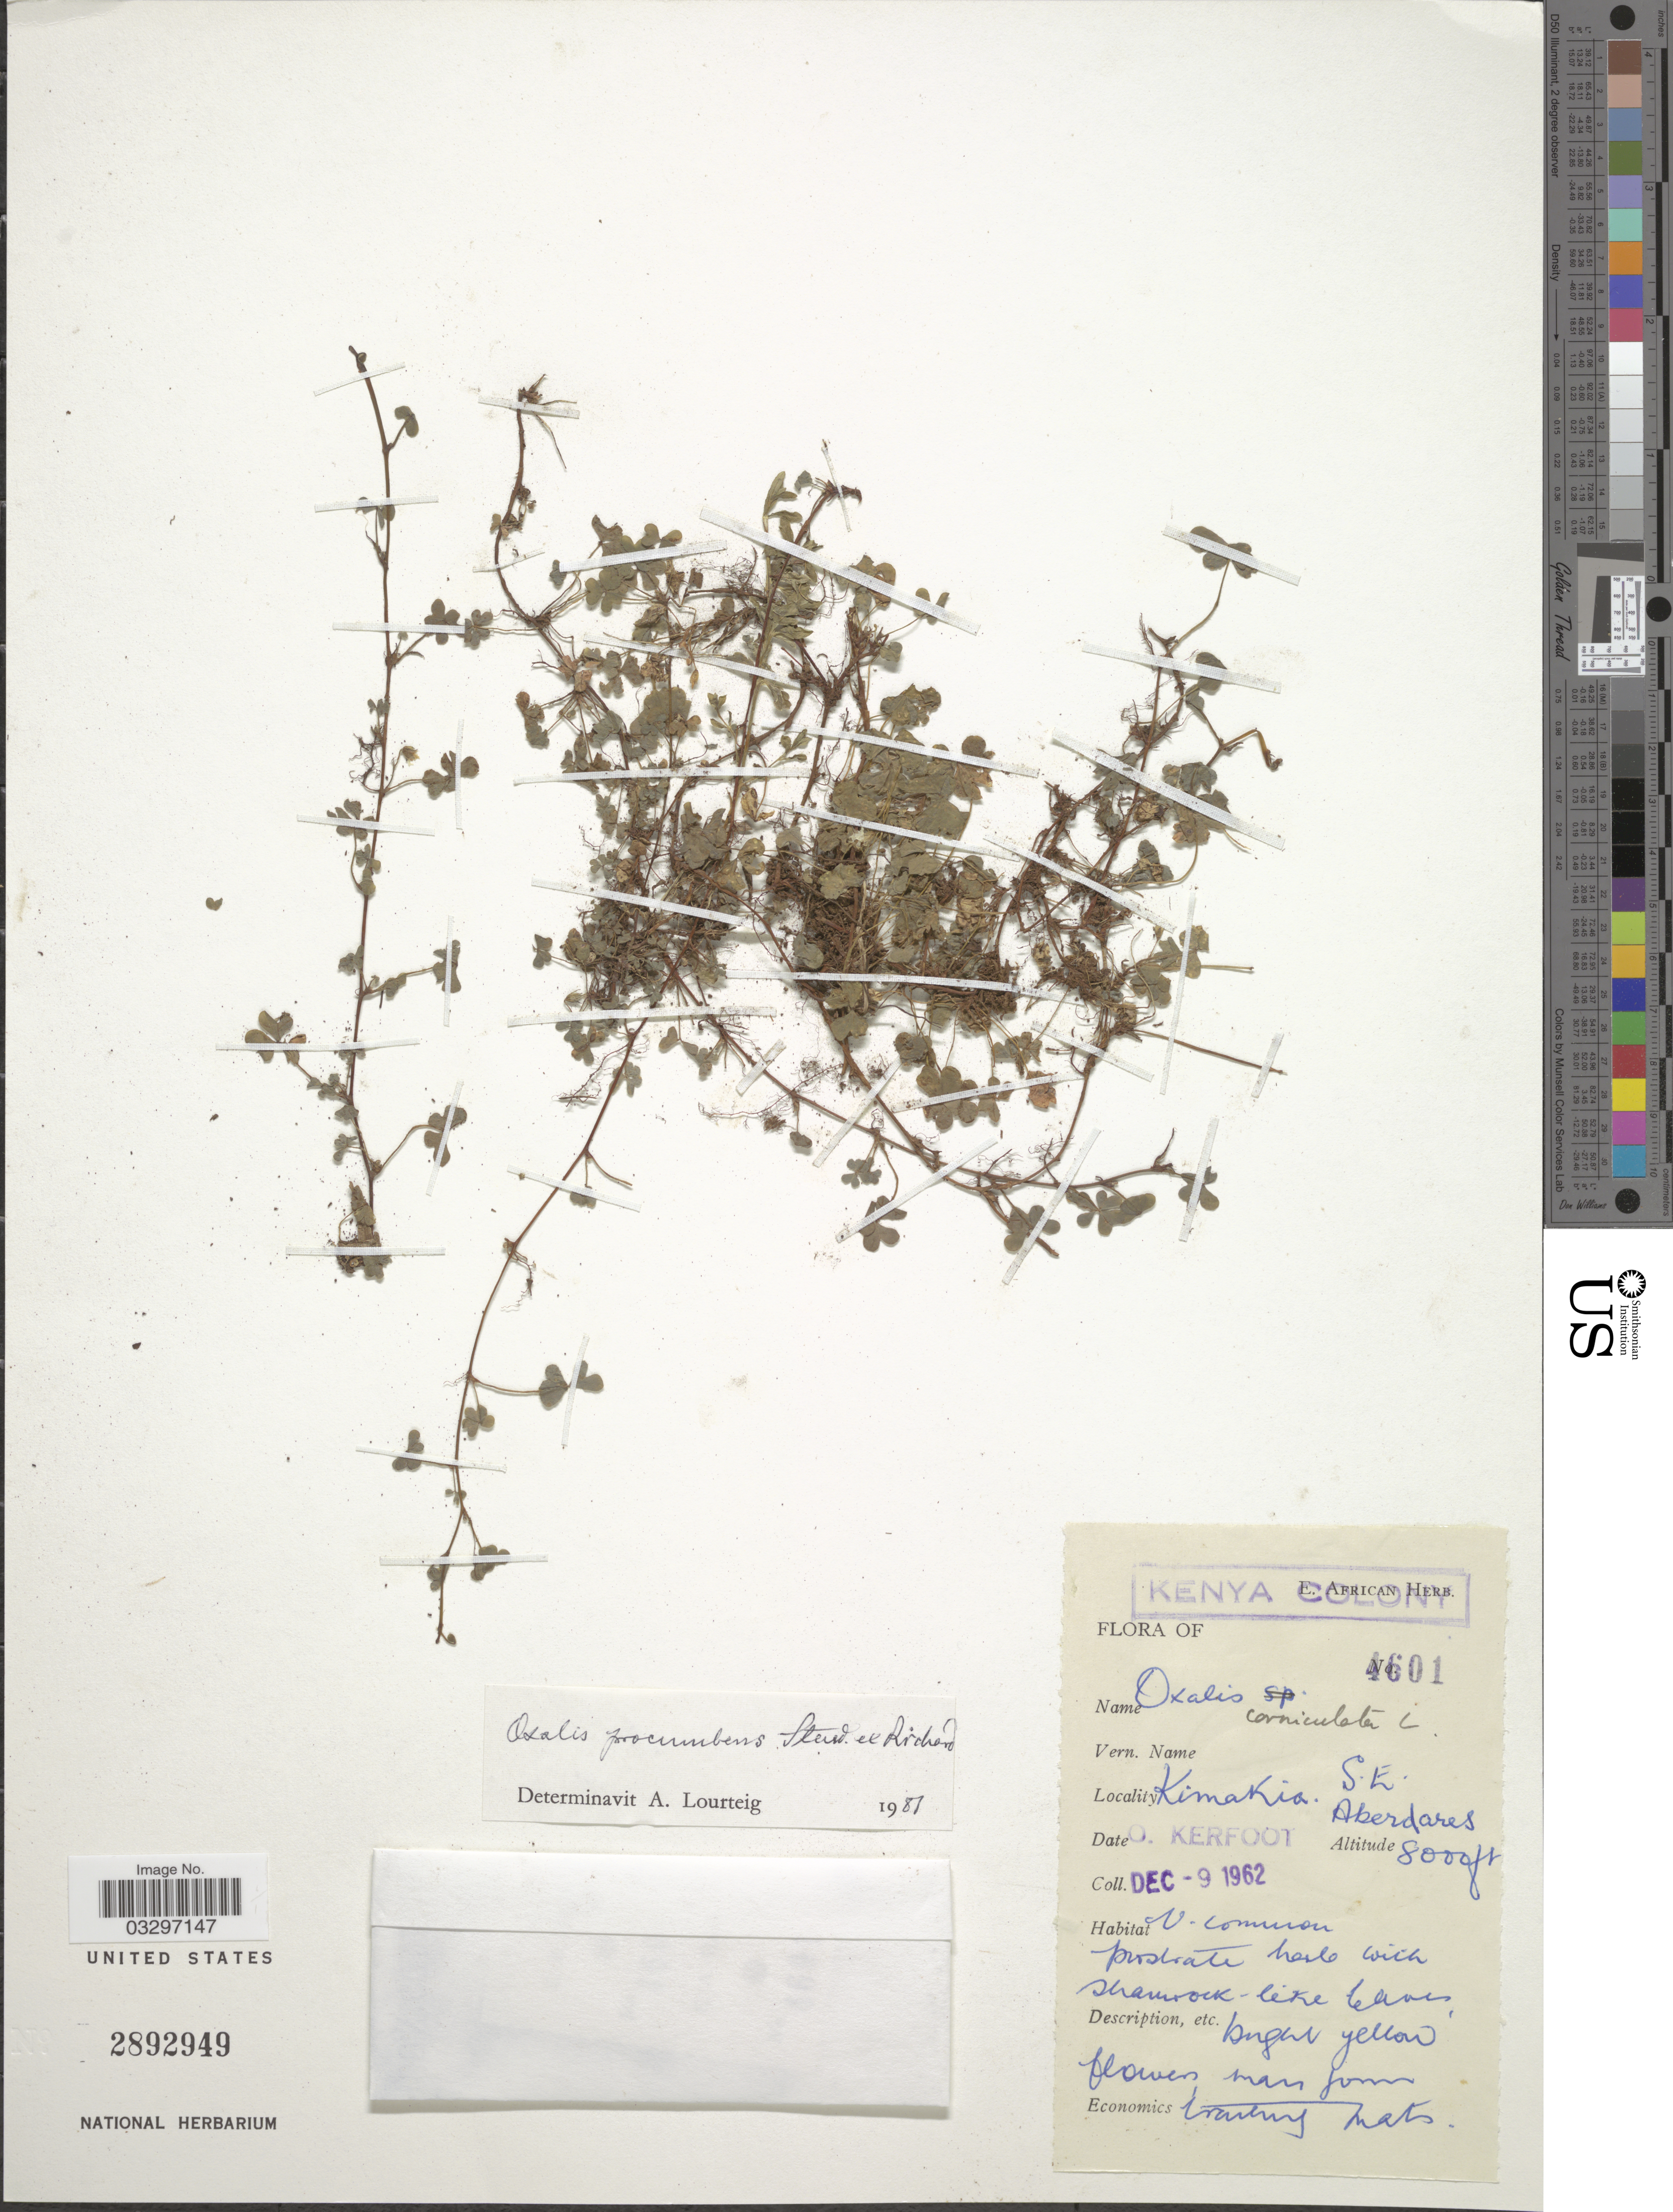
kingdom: Plantae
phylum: Tracheophyta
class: Magnoliopsida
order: Oxalidales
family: Oxalidaceae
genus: Oxalis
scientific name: Oxalis procumbens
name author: Steud. ex A. Rich.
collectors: O. Kerfoot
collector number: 4601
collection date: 1962-12-09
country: Kenya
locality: Kimakia, S.E. Aberdares.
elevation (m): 2438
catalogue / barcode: US 2892949